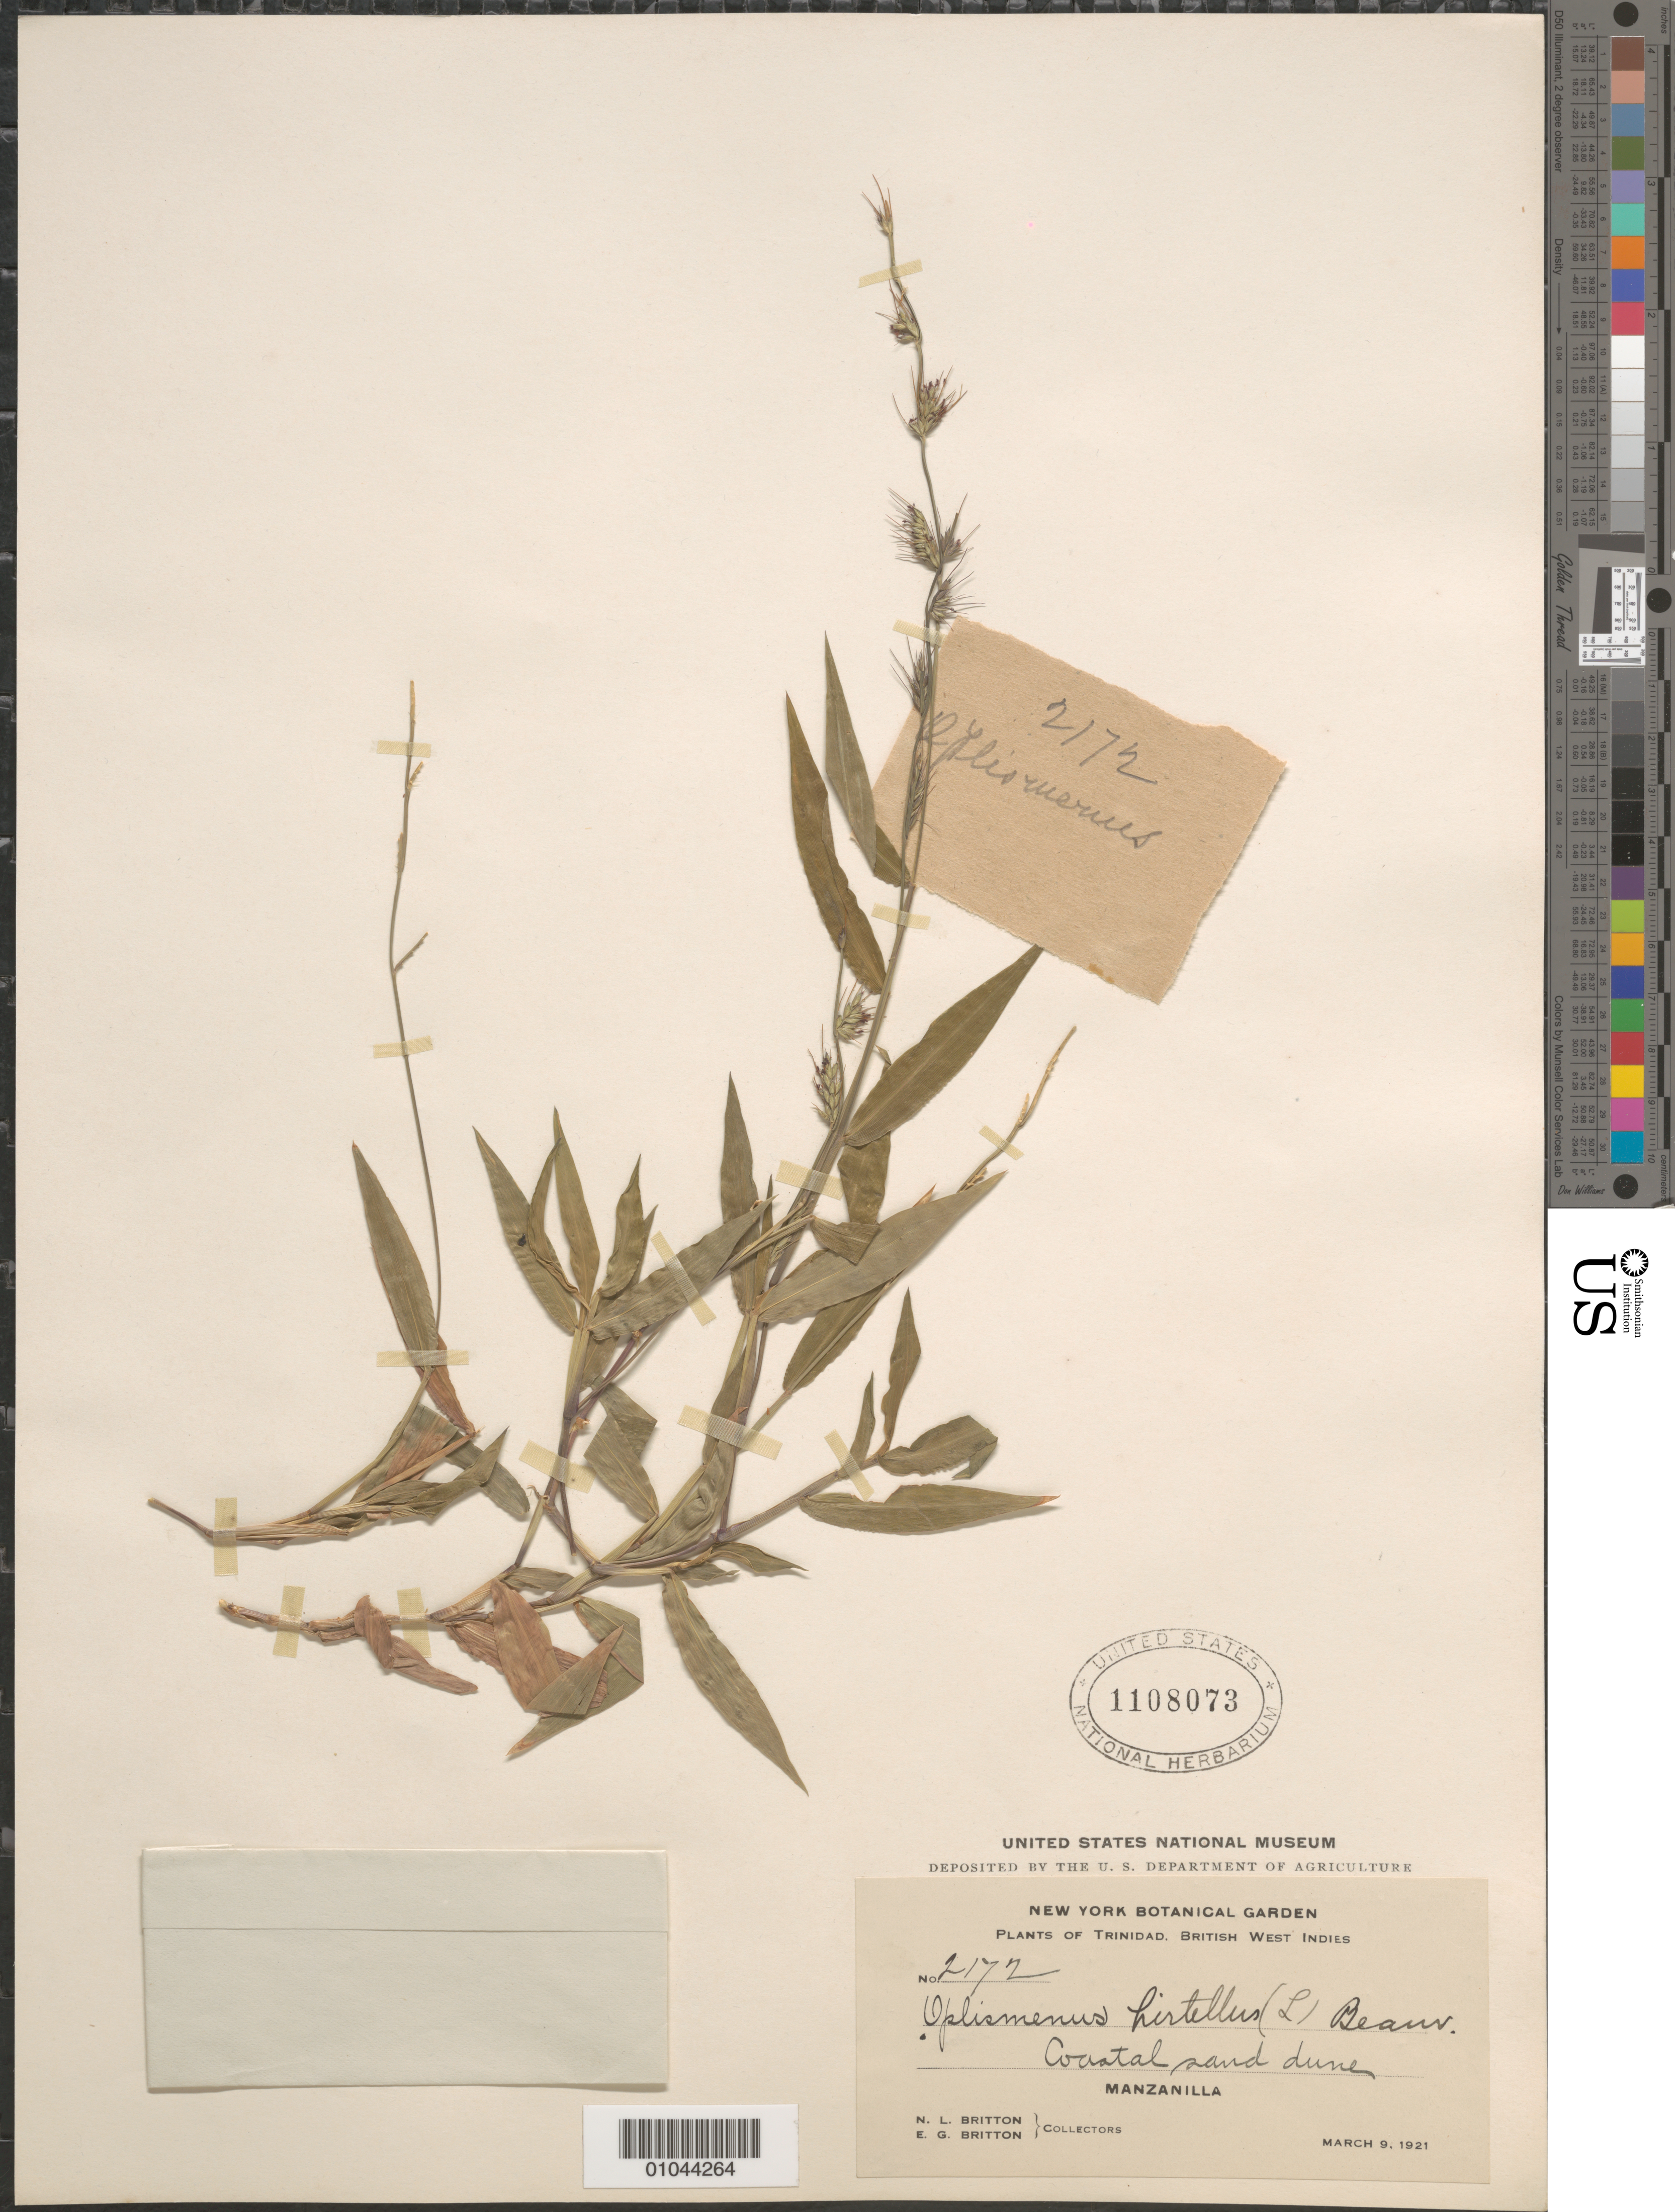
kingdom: Plantae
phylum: Tracheophyta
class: Liliopsida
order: Poales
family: Poaceae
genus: Oplismenus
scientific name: Oplismenus hirtellus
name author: (L.) P. Beauv.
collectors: E. G. Britton & N. Britton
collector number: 2172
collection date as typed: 09 Mar 1921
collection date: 1921-03-09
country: Trinidad and Tobago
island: Trinidad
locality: Manzanilla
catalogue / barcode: US 1108073